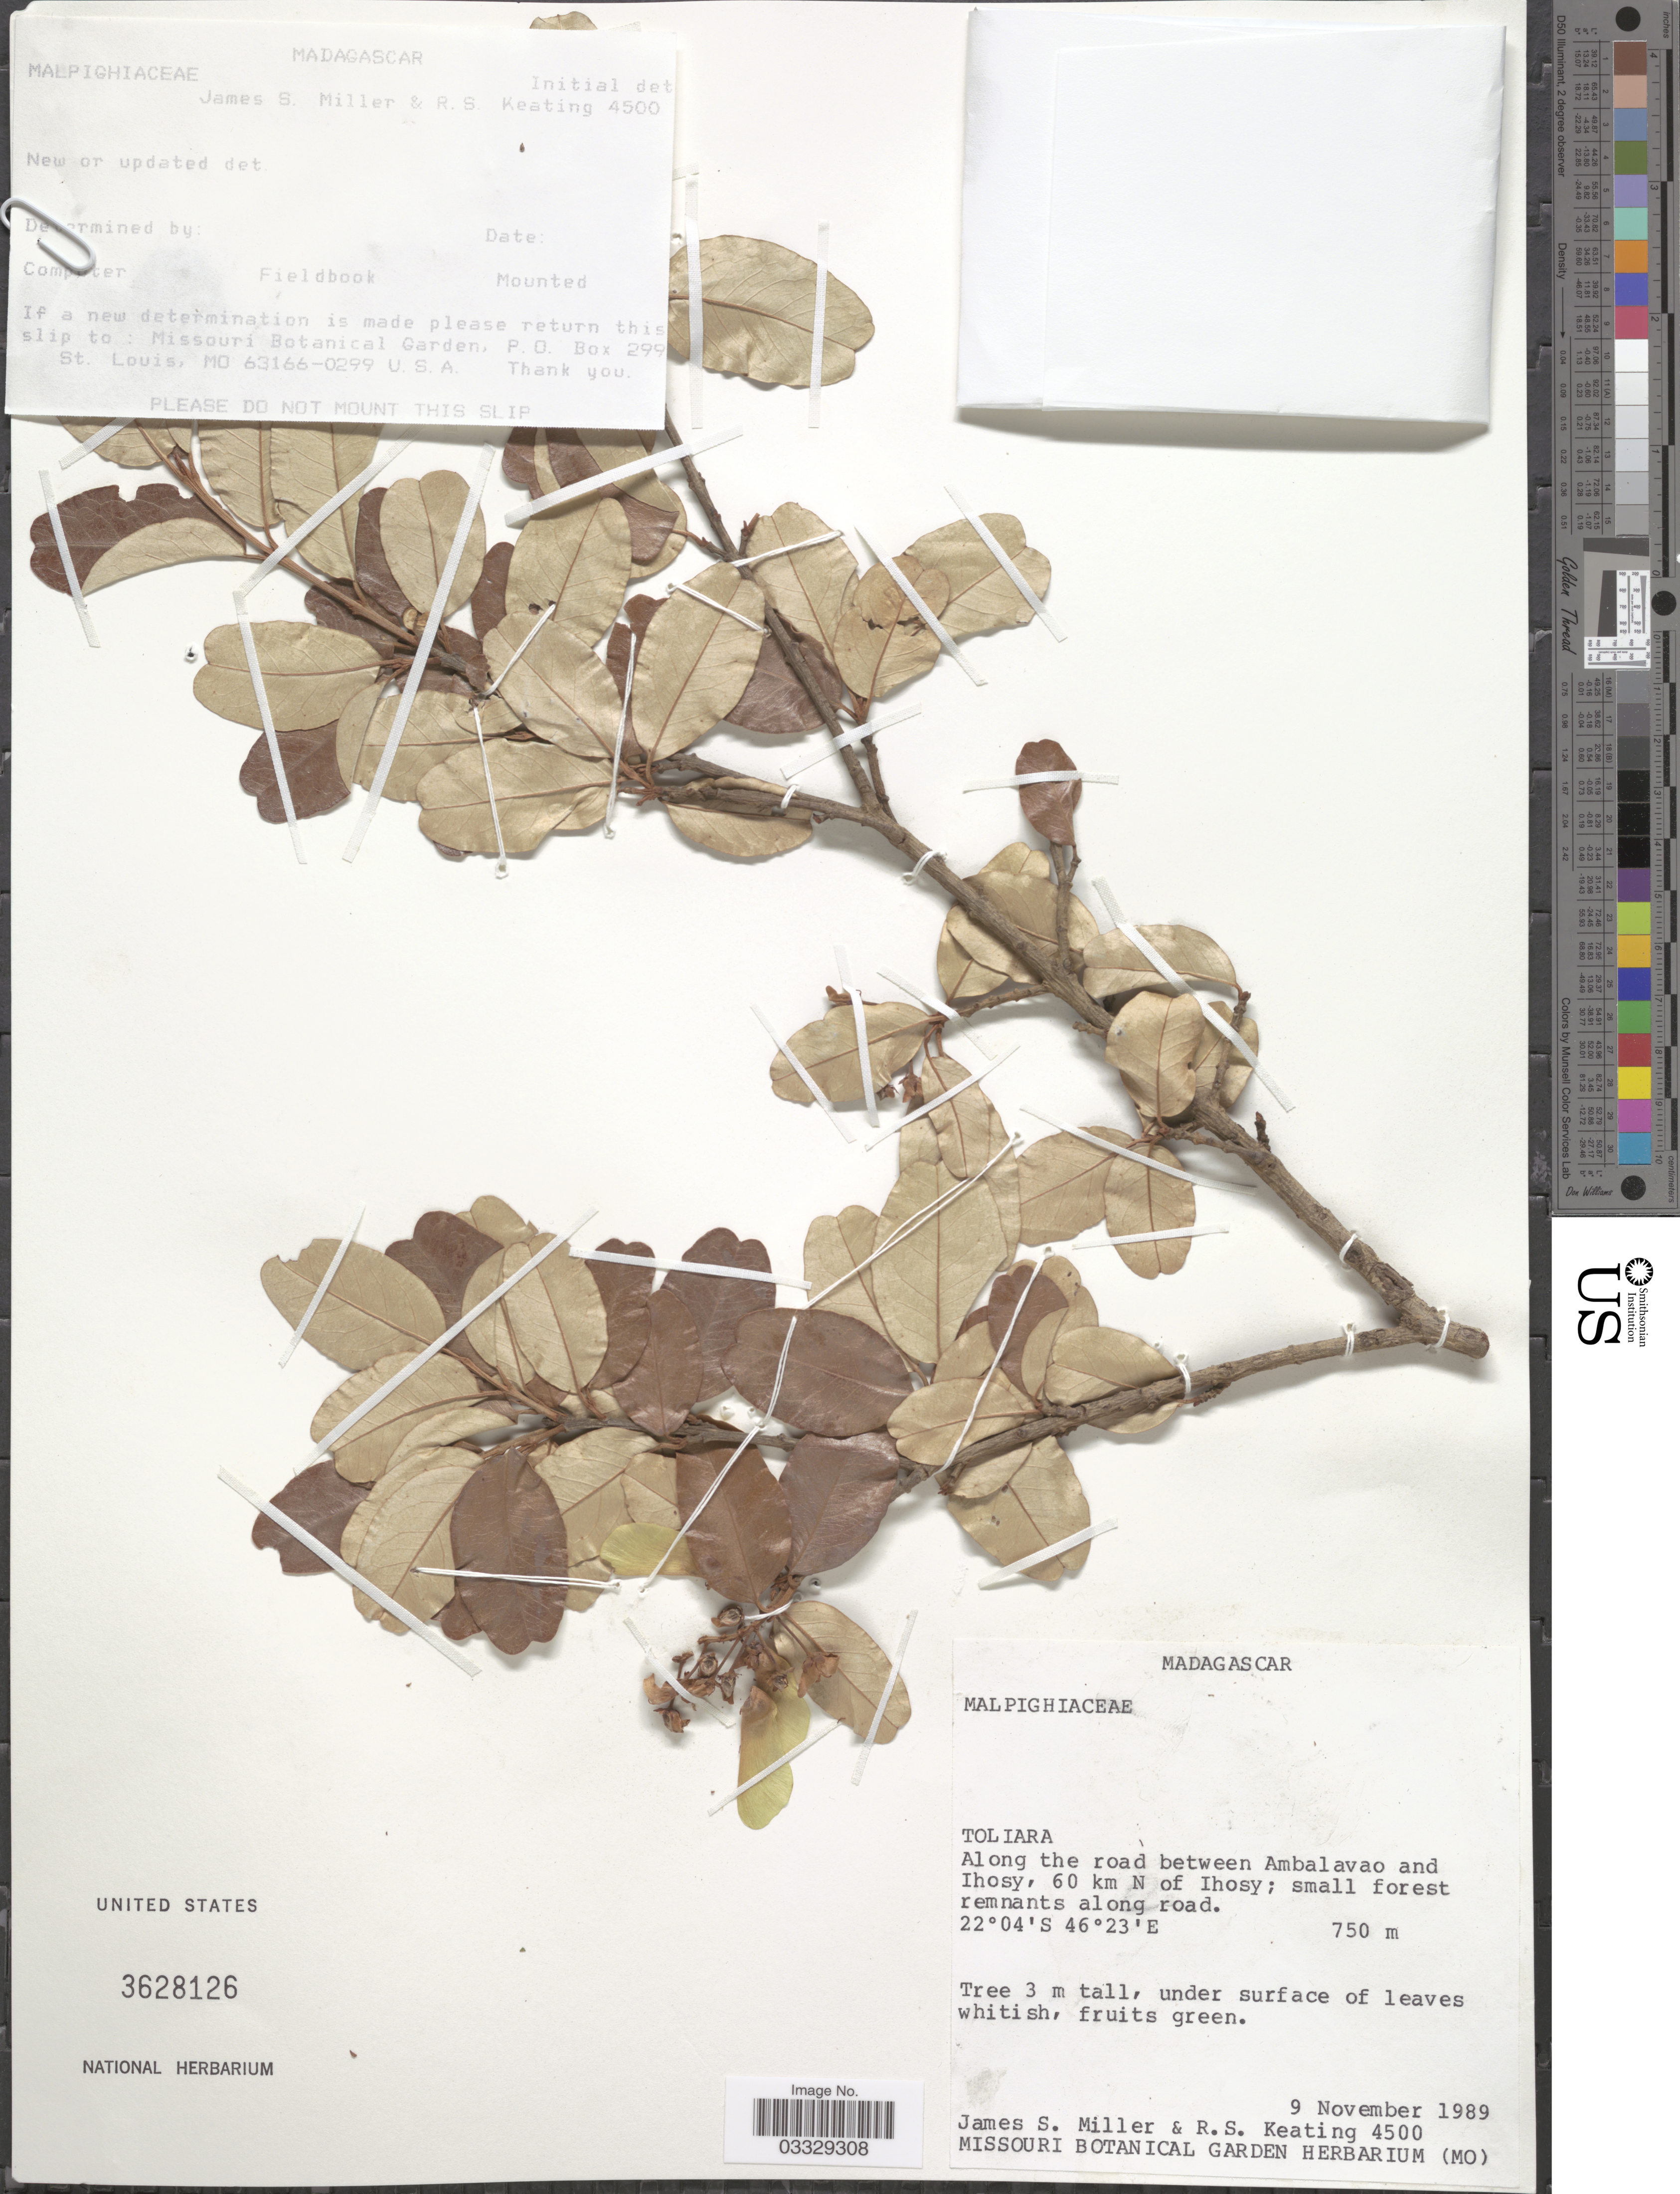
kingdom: Plantae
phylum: Tracheophyta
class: Magnoliopsida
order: Malpighiales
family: Malpighiaceae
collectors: J. S. Miller & R. Keating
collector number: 4500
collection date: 1989-11-09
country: Madagascar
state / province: Ihorombe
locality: Along the road between Ambalavao and Ihosy, 60 km N of Ihosy.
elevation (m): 750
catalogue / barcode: US 3628126